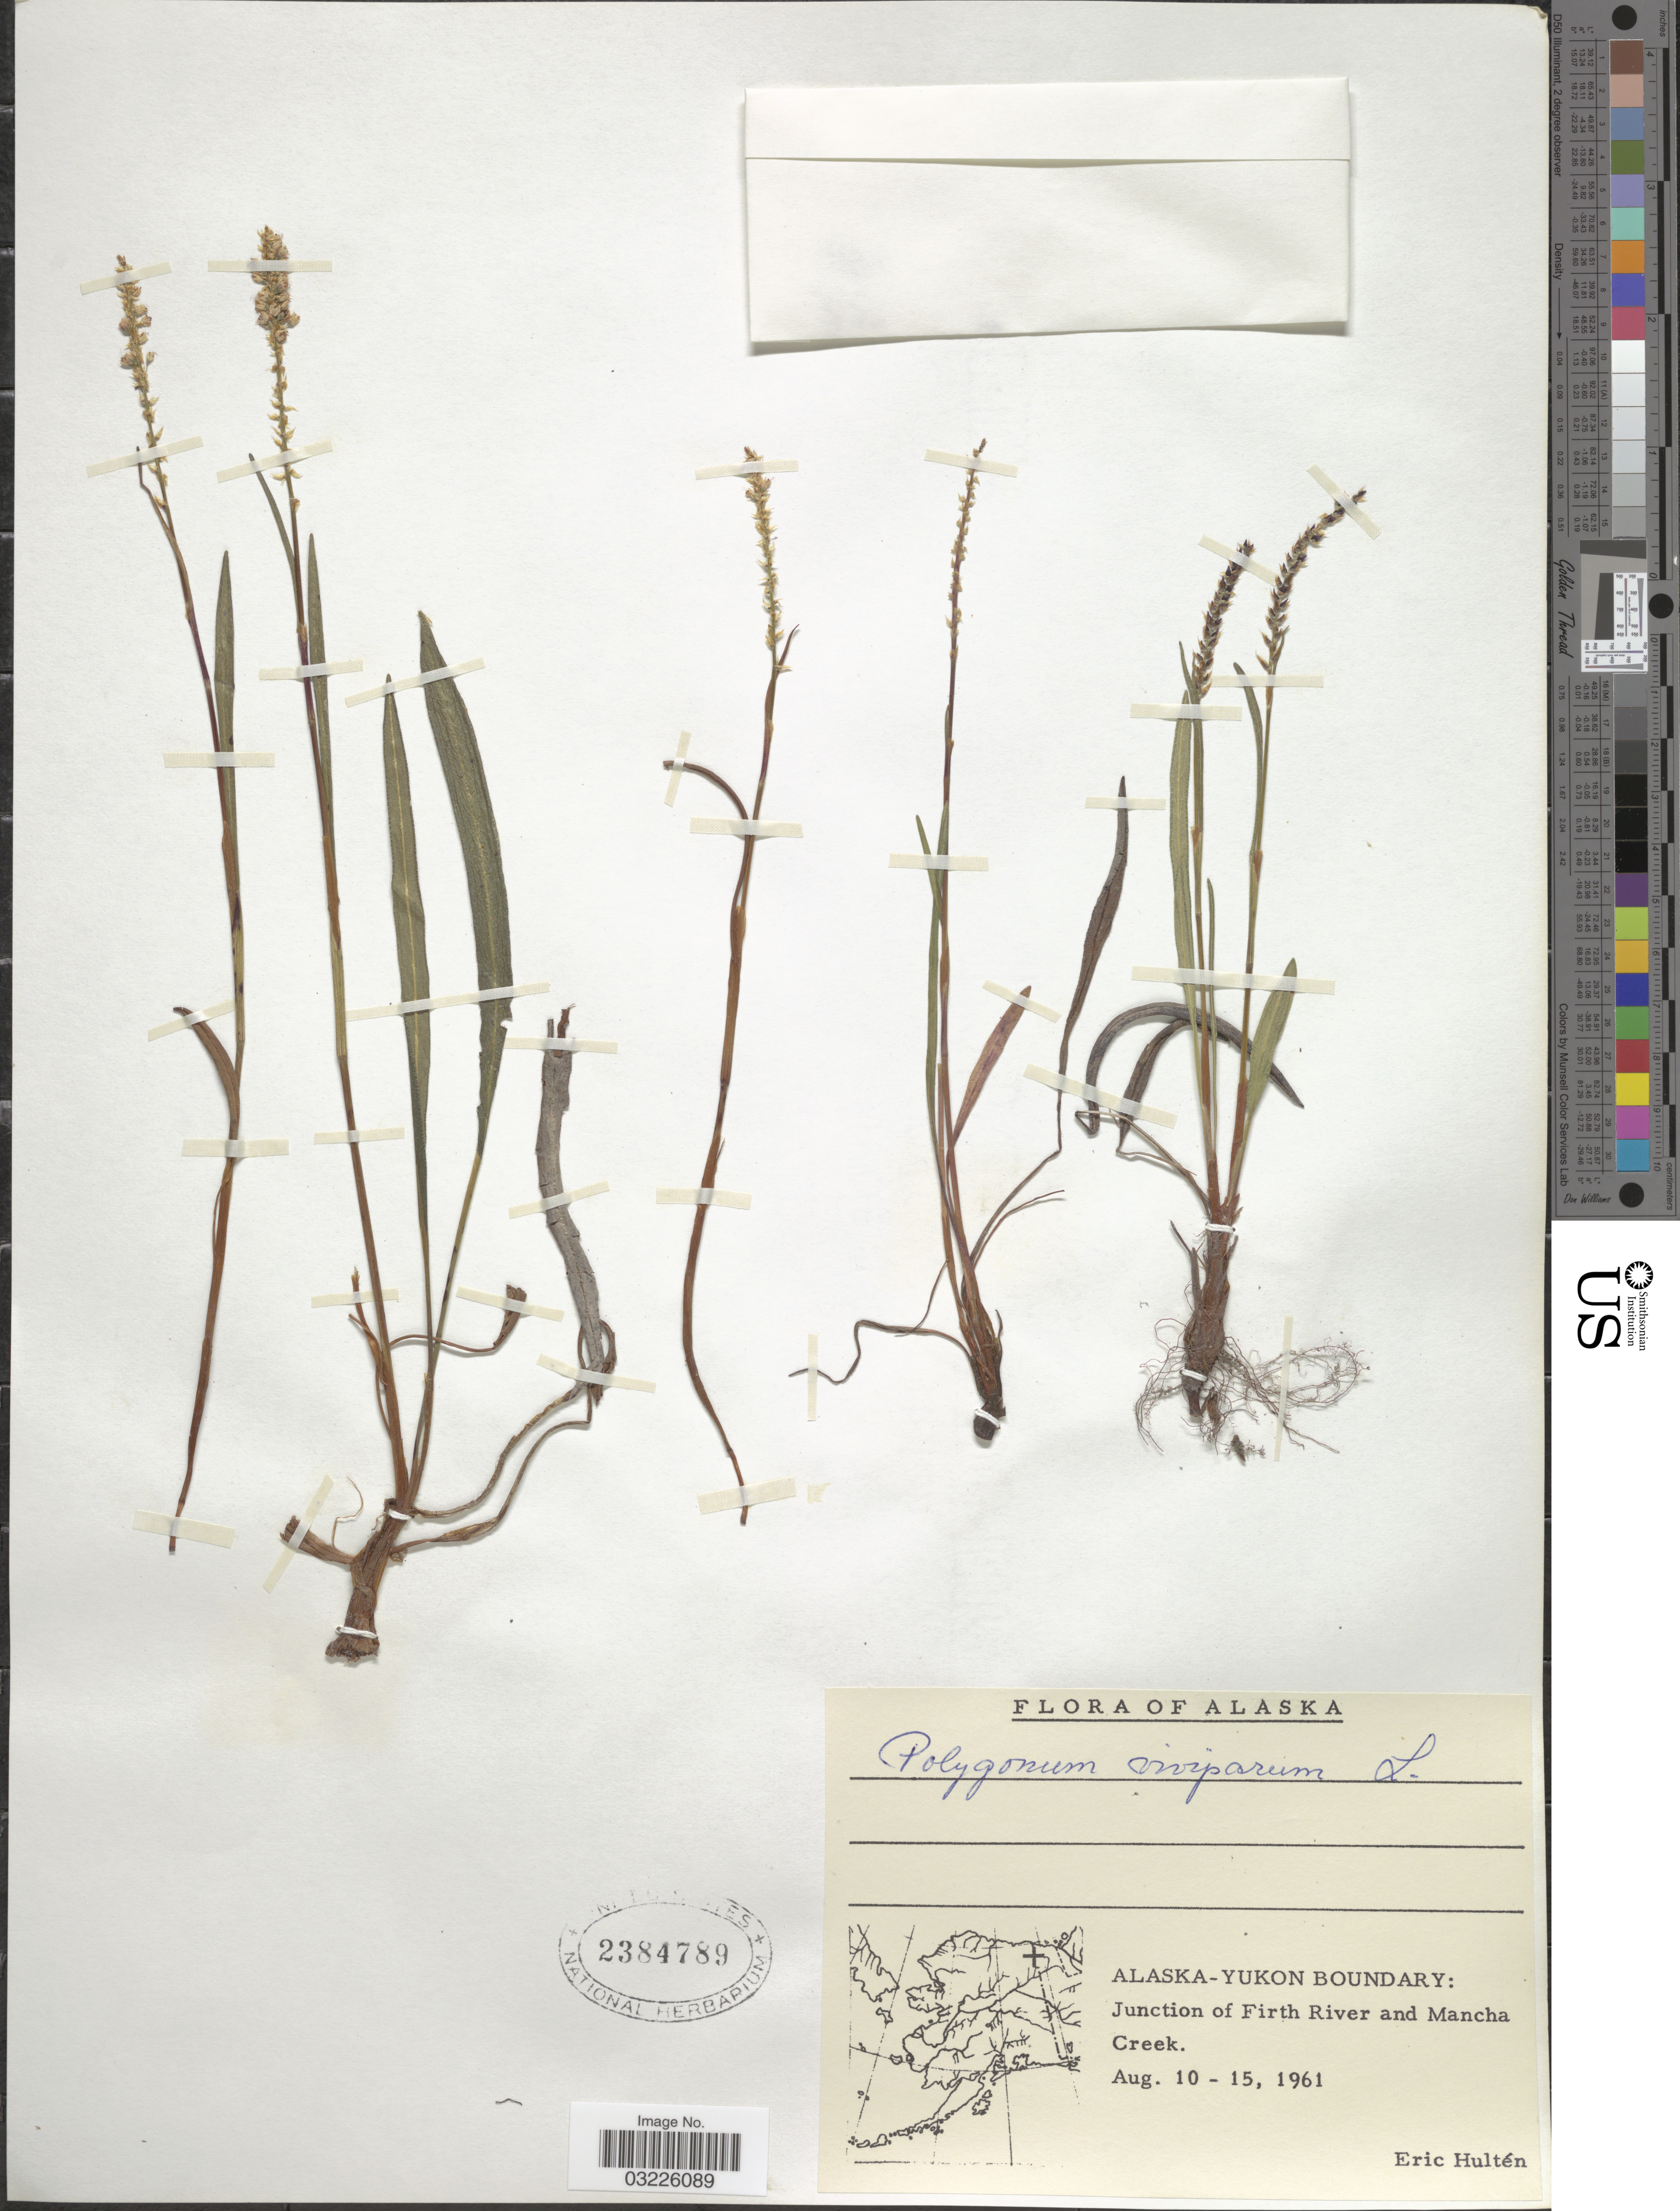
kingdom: Plantae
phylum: Tracheophyta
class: Magnoliopsida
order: Caryophyllales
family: Polygonaceae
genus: Bistorta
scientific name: Bistorta vivipara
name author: (L.) Delarbre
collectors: E. G. Hultén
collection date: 1961-08-10/1961-08-15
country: United States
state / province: Alaska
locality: Alaska-Yukon Boundary: Junction of Firth River and Mancha Creek.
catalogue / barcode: US 2384789